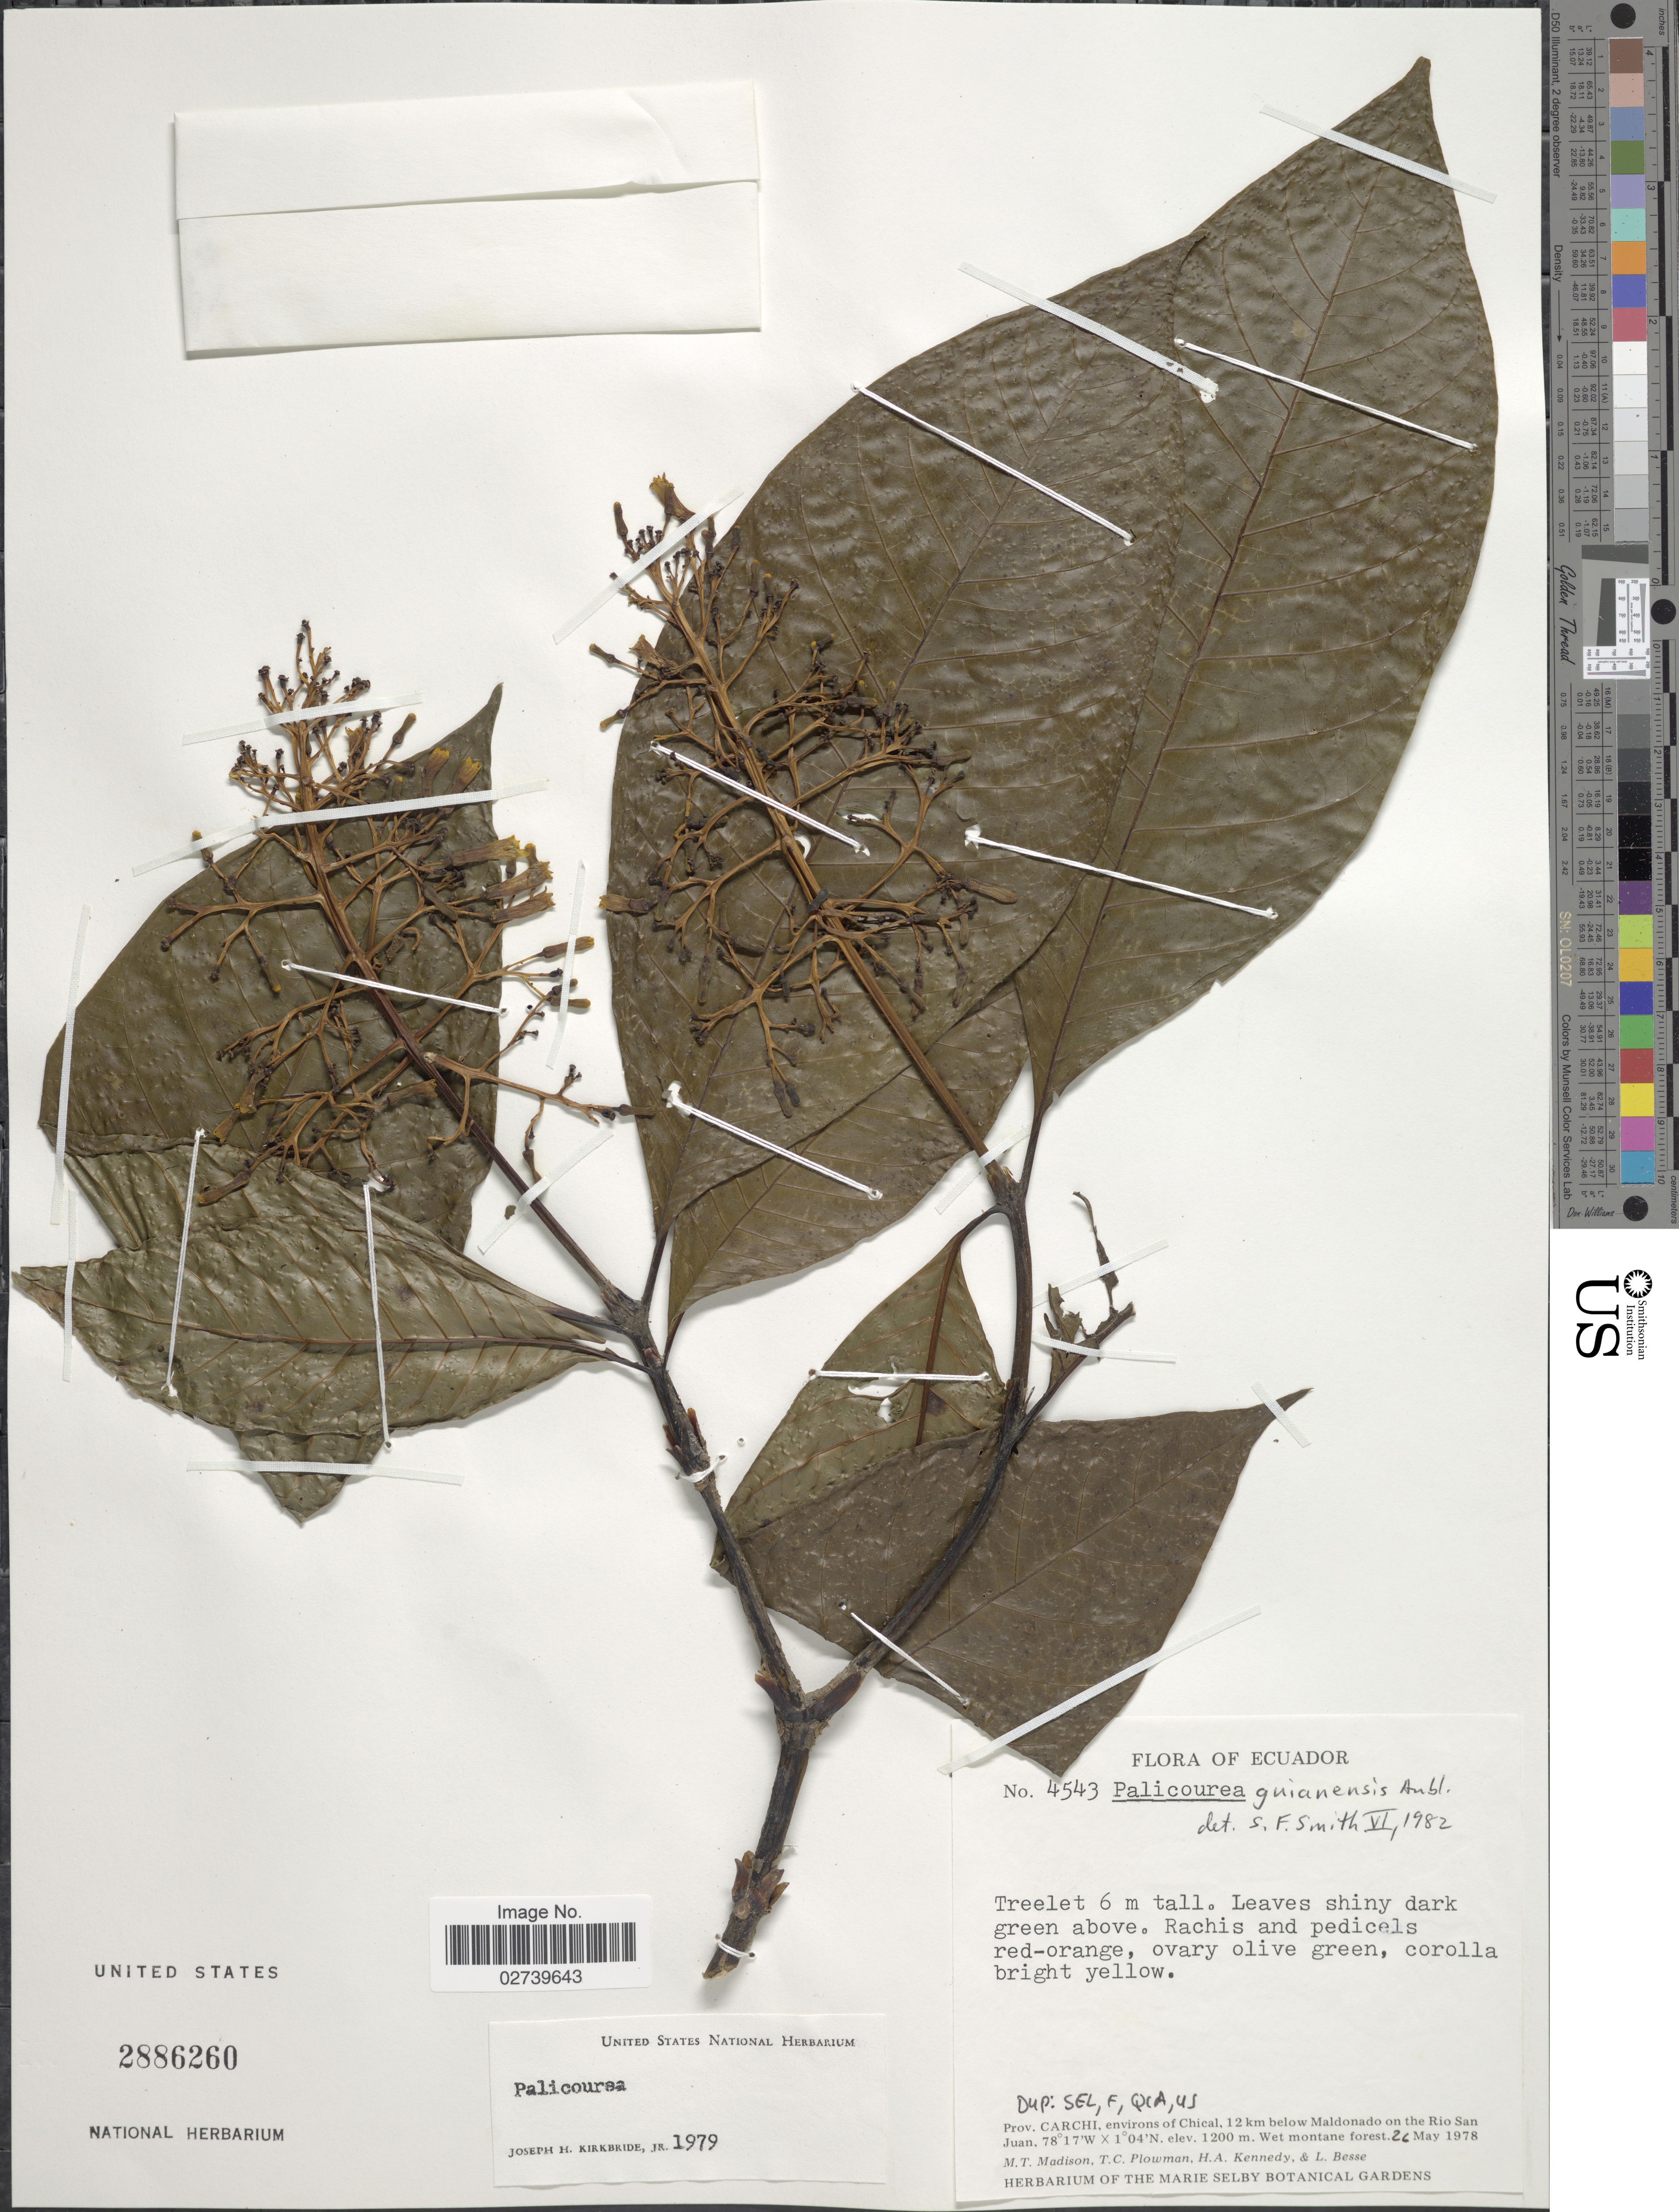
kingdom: Plantae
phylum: Tracheophyta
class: Magnoliopsida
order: Gentianales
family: Rubiaceae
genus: Palicourea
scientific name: Palicourea guianensis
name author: Aubl.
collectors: M. T. Madison, T. Plowman, H. Kennedy & L. Besse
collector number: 4543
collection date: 1978-05-26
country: Ecuador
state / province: Carchi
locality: Environs of Chical, 12 km below Maldonado on the Rio San Juan.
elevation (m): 1200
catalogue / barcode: US 2886260